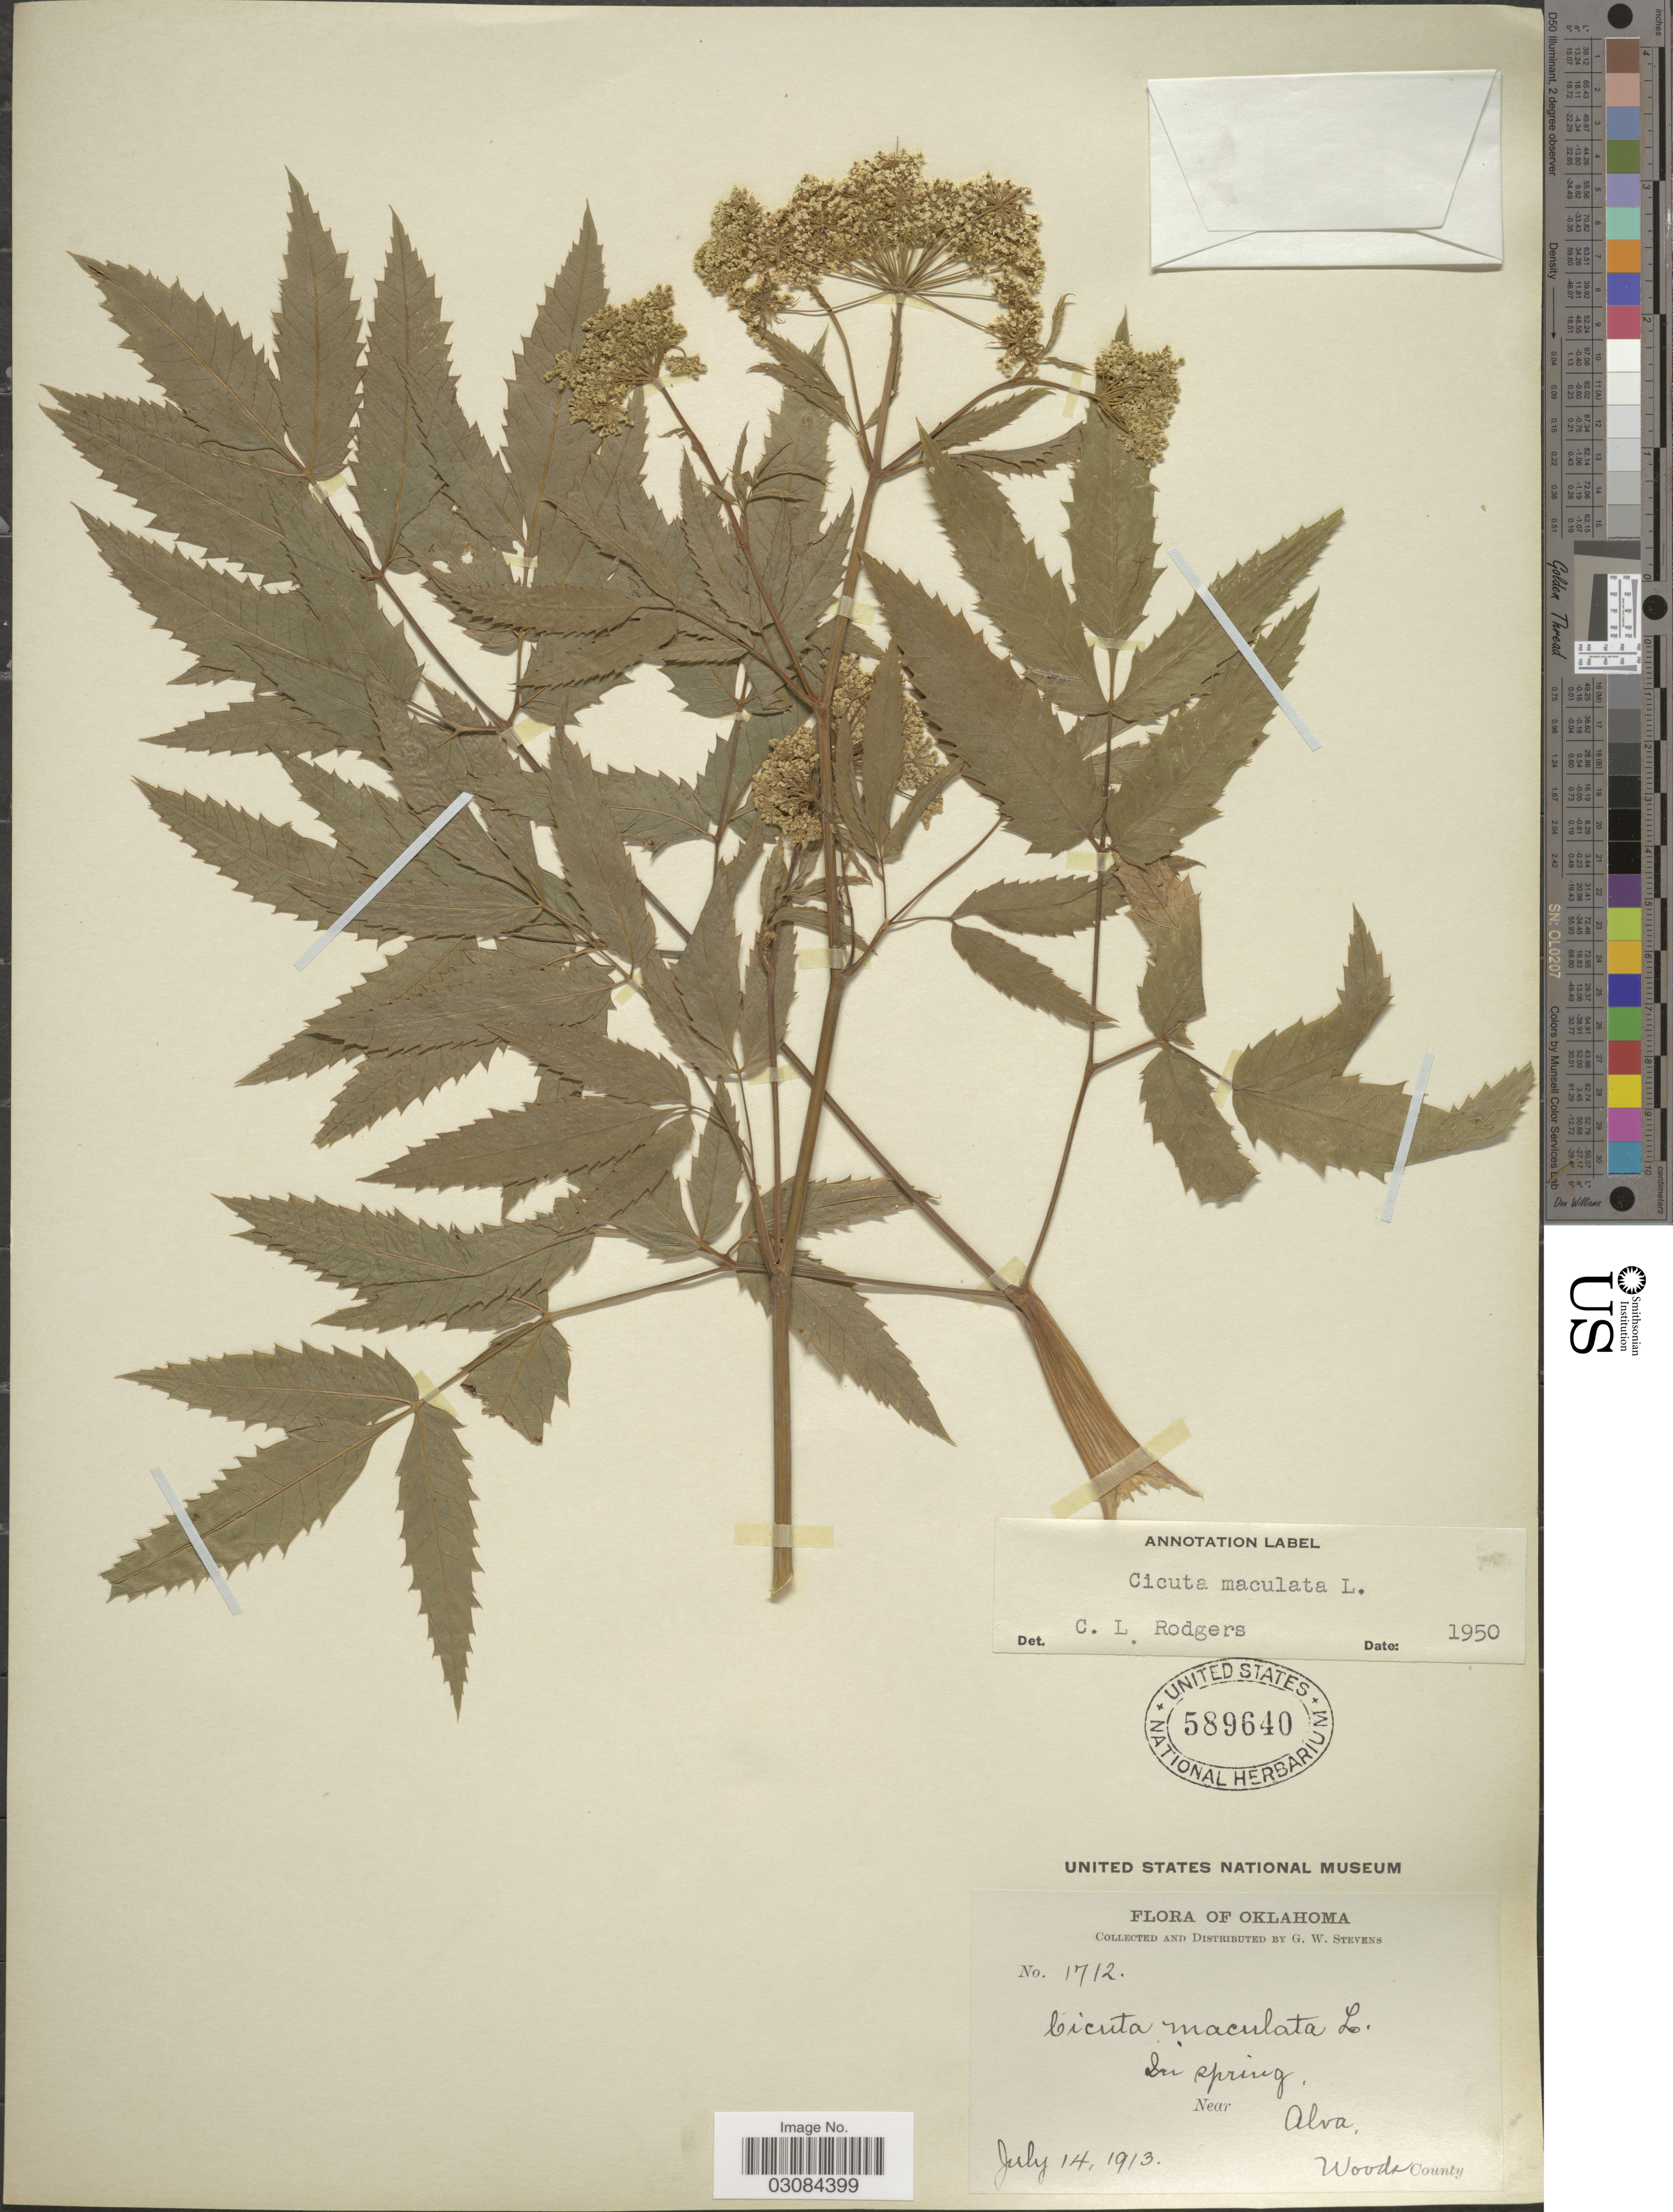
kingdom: Plantae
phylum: Tracheophyta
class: Magnoliopsida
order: Apiales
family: Apiaceae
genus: Cicuta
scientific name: Cicuta maculata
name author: L.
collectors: G. W. Stevens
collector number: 1712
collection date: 1913-07-14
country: United States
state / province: Oklahoma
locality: Near Alva, Woods County.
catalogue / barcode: US 589640